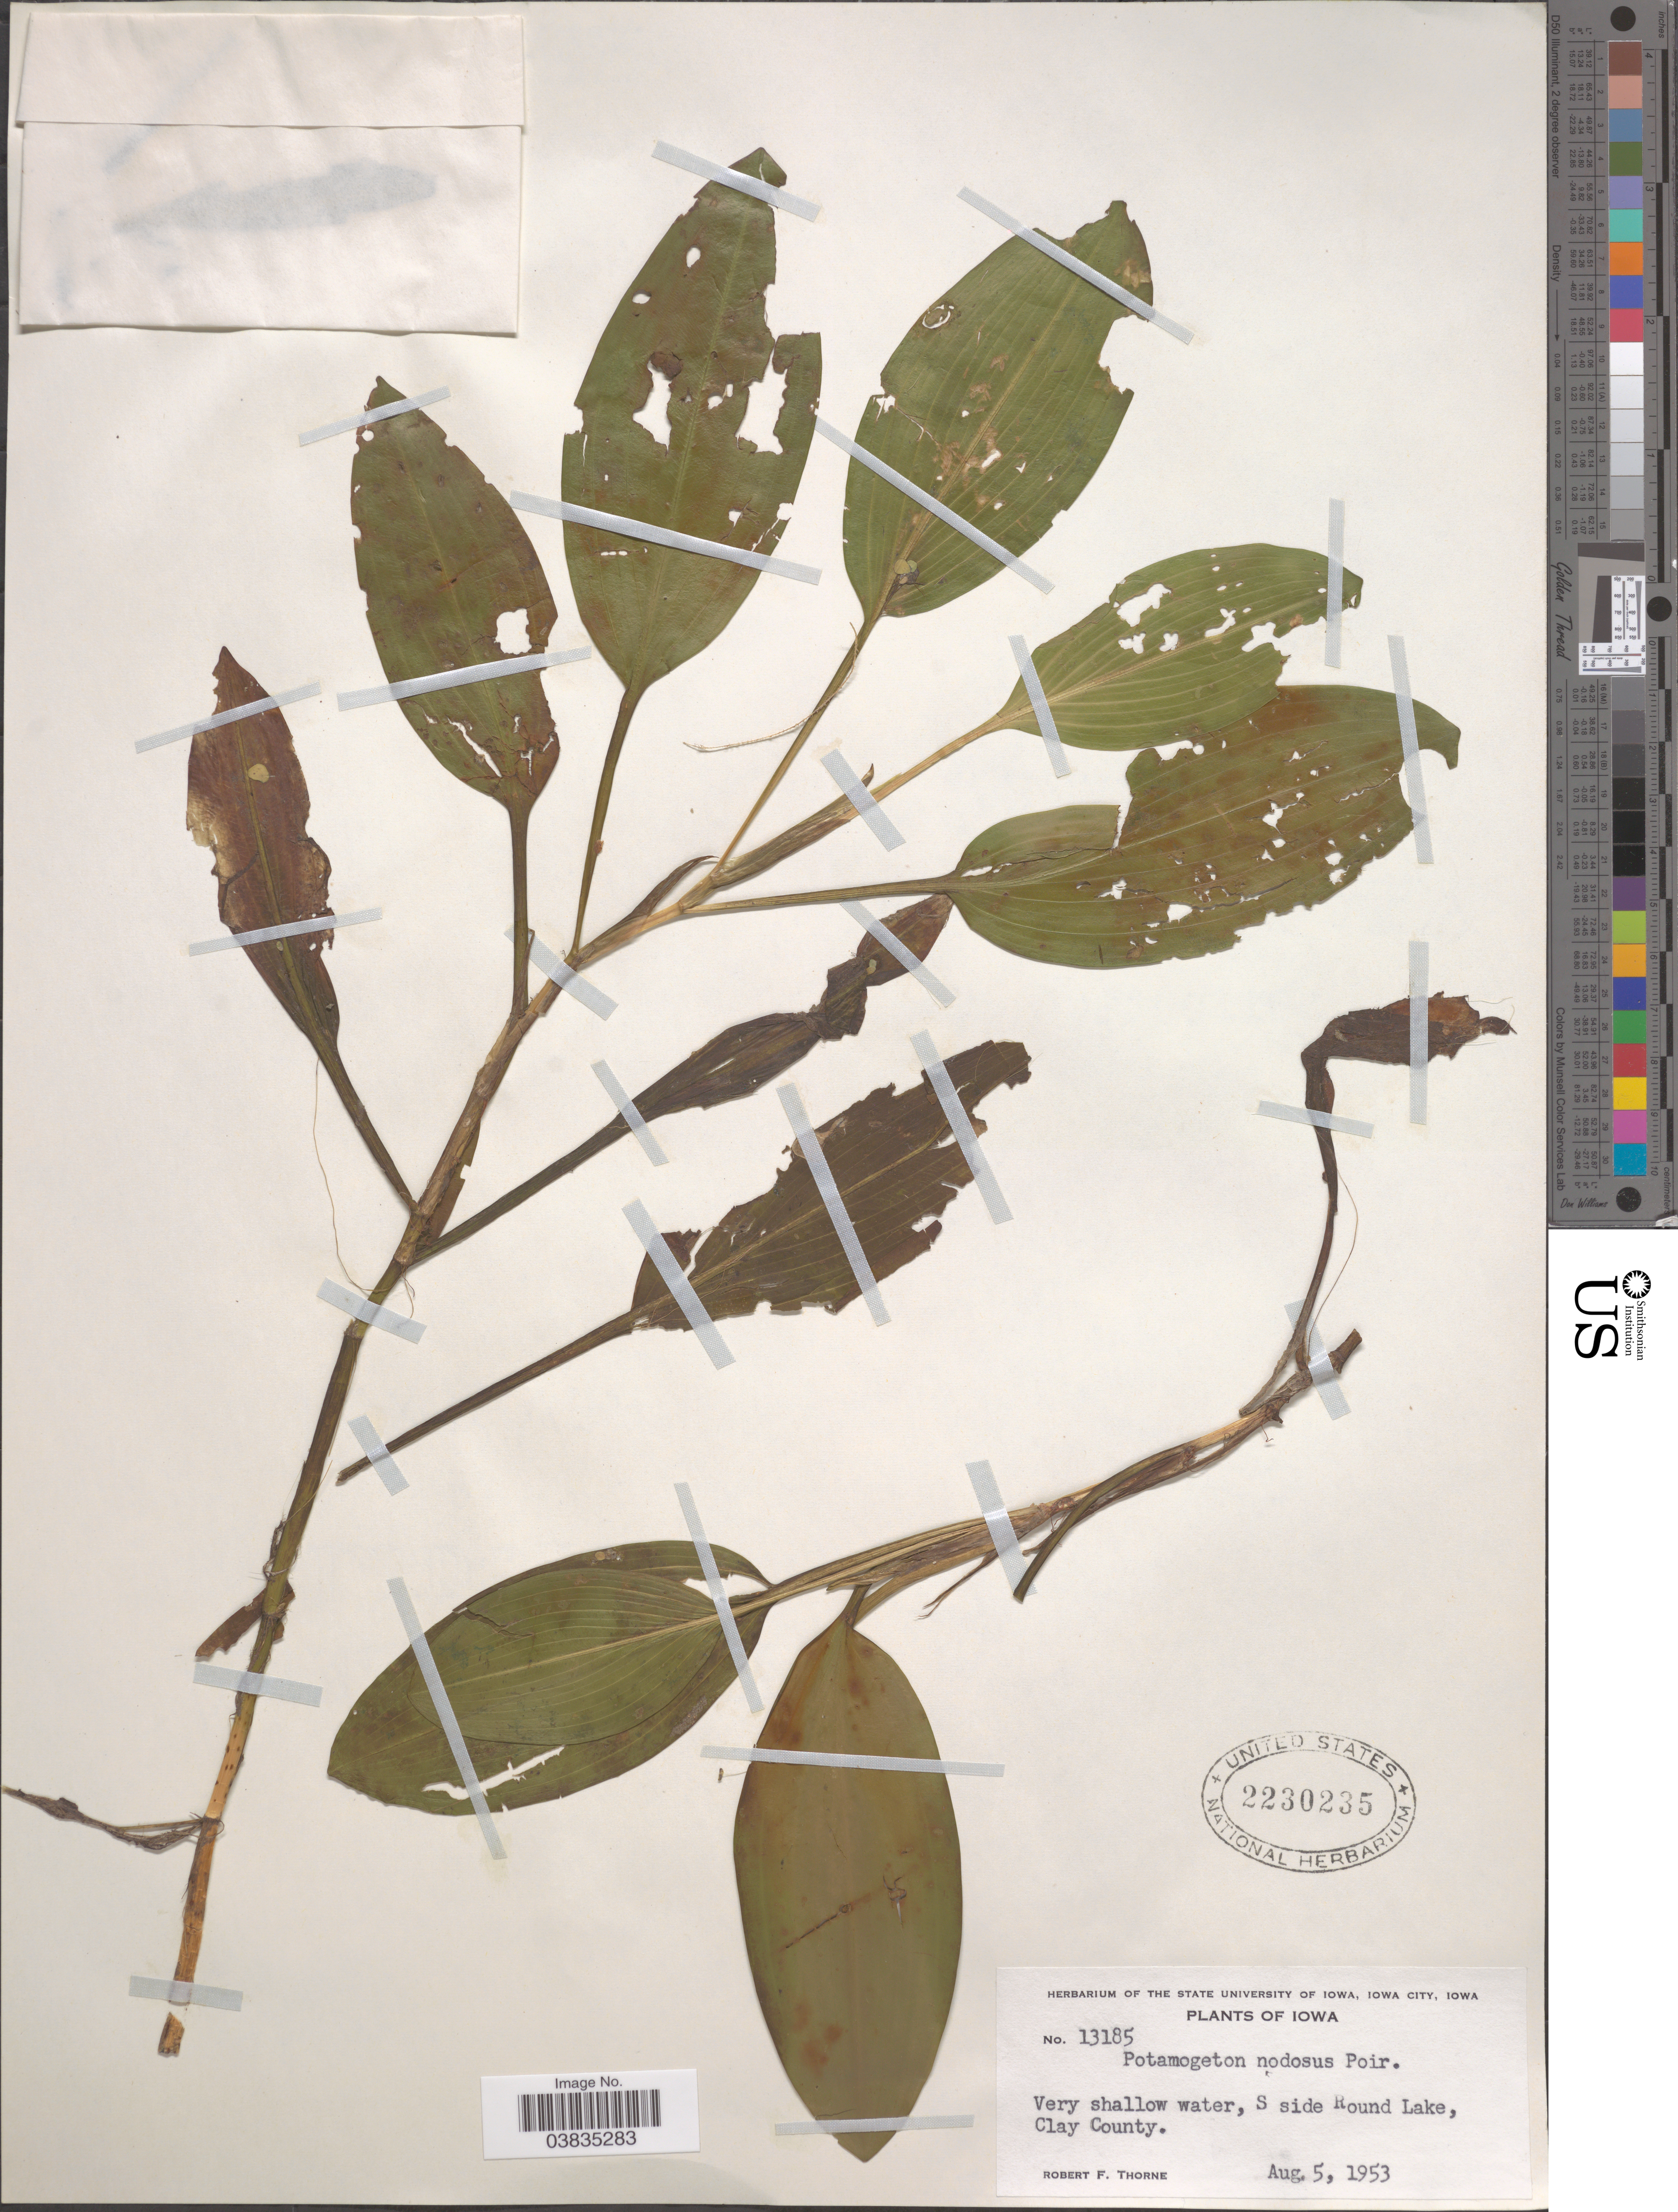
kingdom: Plantae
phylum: Tracheophyta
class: Liliopsida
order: Alismatales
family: Potamogetonaceae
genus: Potamogeton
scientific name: Potamogeton nodosus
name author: Poir.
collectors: R. F. Thorne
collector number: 13185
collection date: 1953-08-05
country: United States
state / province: Iowa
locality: S side Round Lake, Clay County.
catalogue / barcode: US 2230235